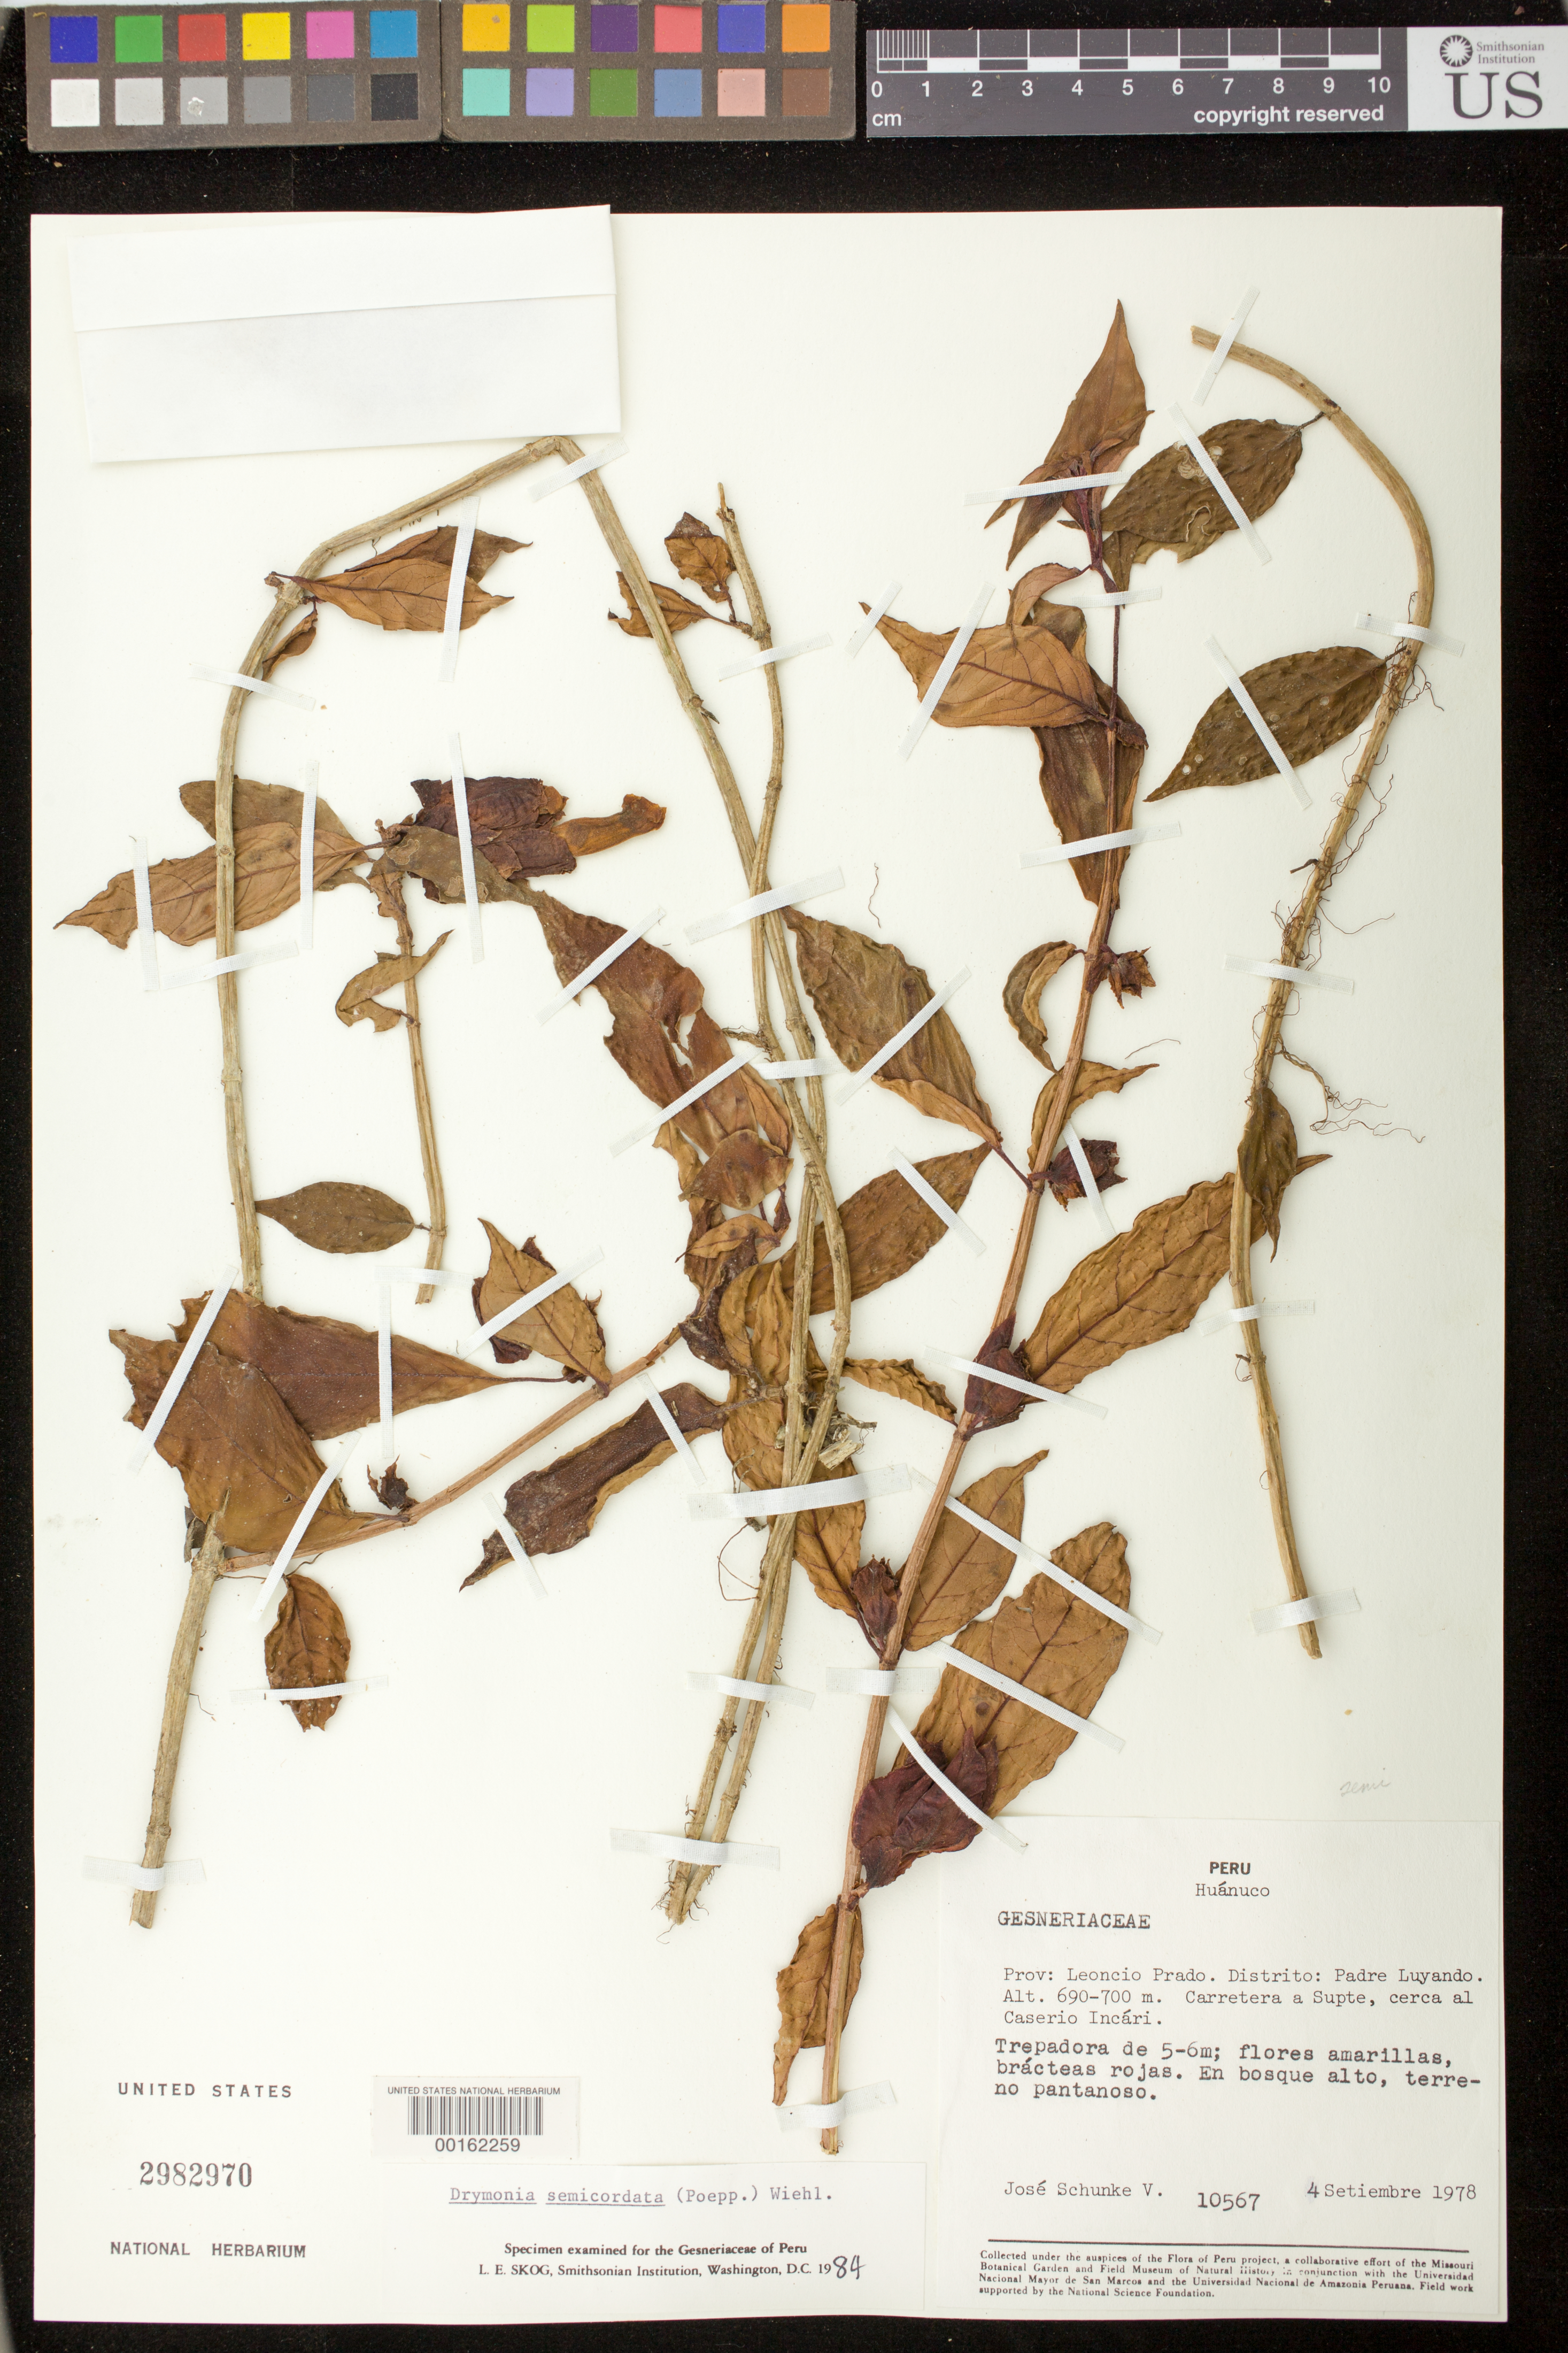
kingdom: Plantae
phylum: Tracheophyta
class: Magnoliopsida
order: Lamiales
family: Gesneriaceae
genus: Drymonia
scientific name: Drymonia semicordata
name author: (Poepp.) Wiehler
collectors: J. Schunke Vigo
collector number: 10567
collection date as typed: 04 Sep 1978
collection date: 1978-09-04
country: Peru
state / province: Huánuco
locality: Prov. Leoncio Prado; Dtto. Padre Luyando, highway to Supte, near Caserio Incari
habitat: In tall forest, swampy ground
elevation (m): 690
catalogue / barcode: US 2982970